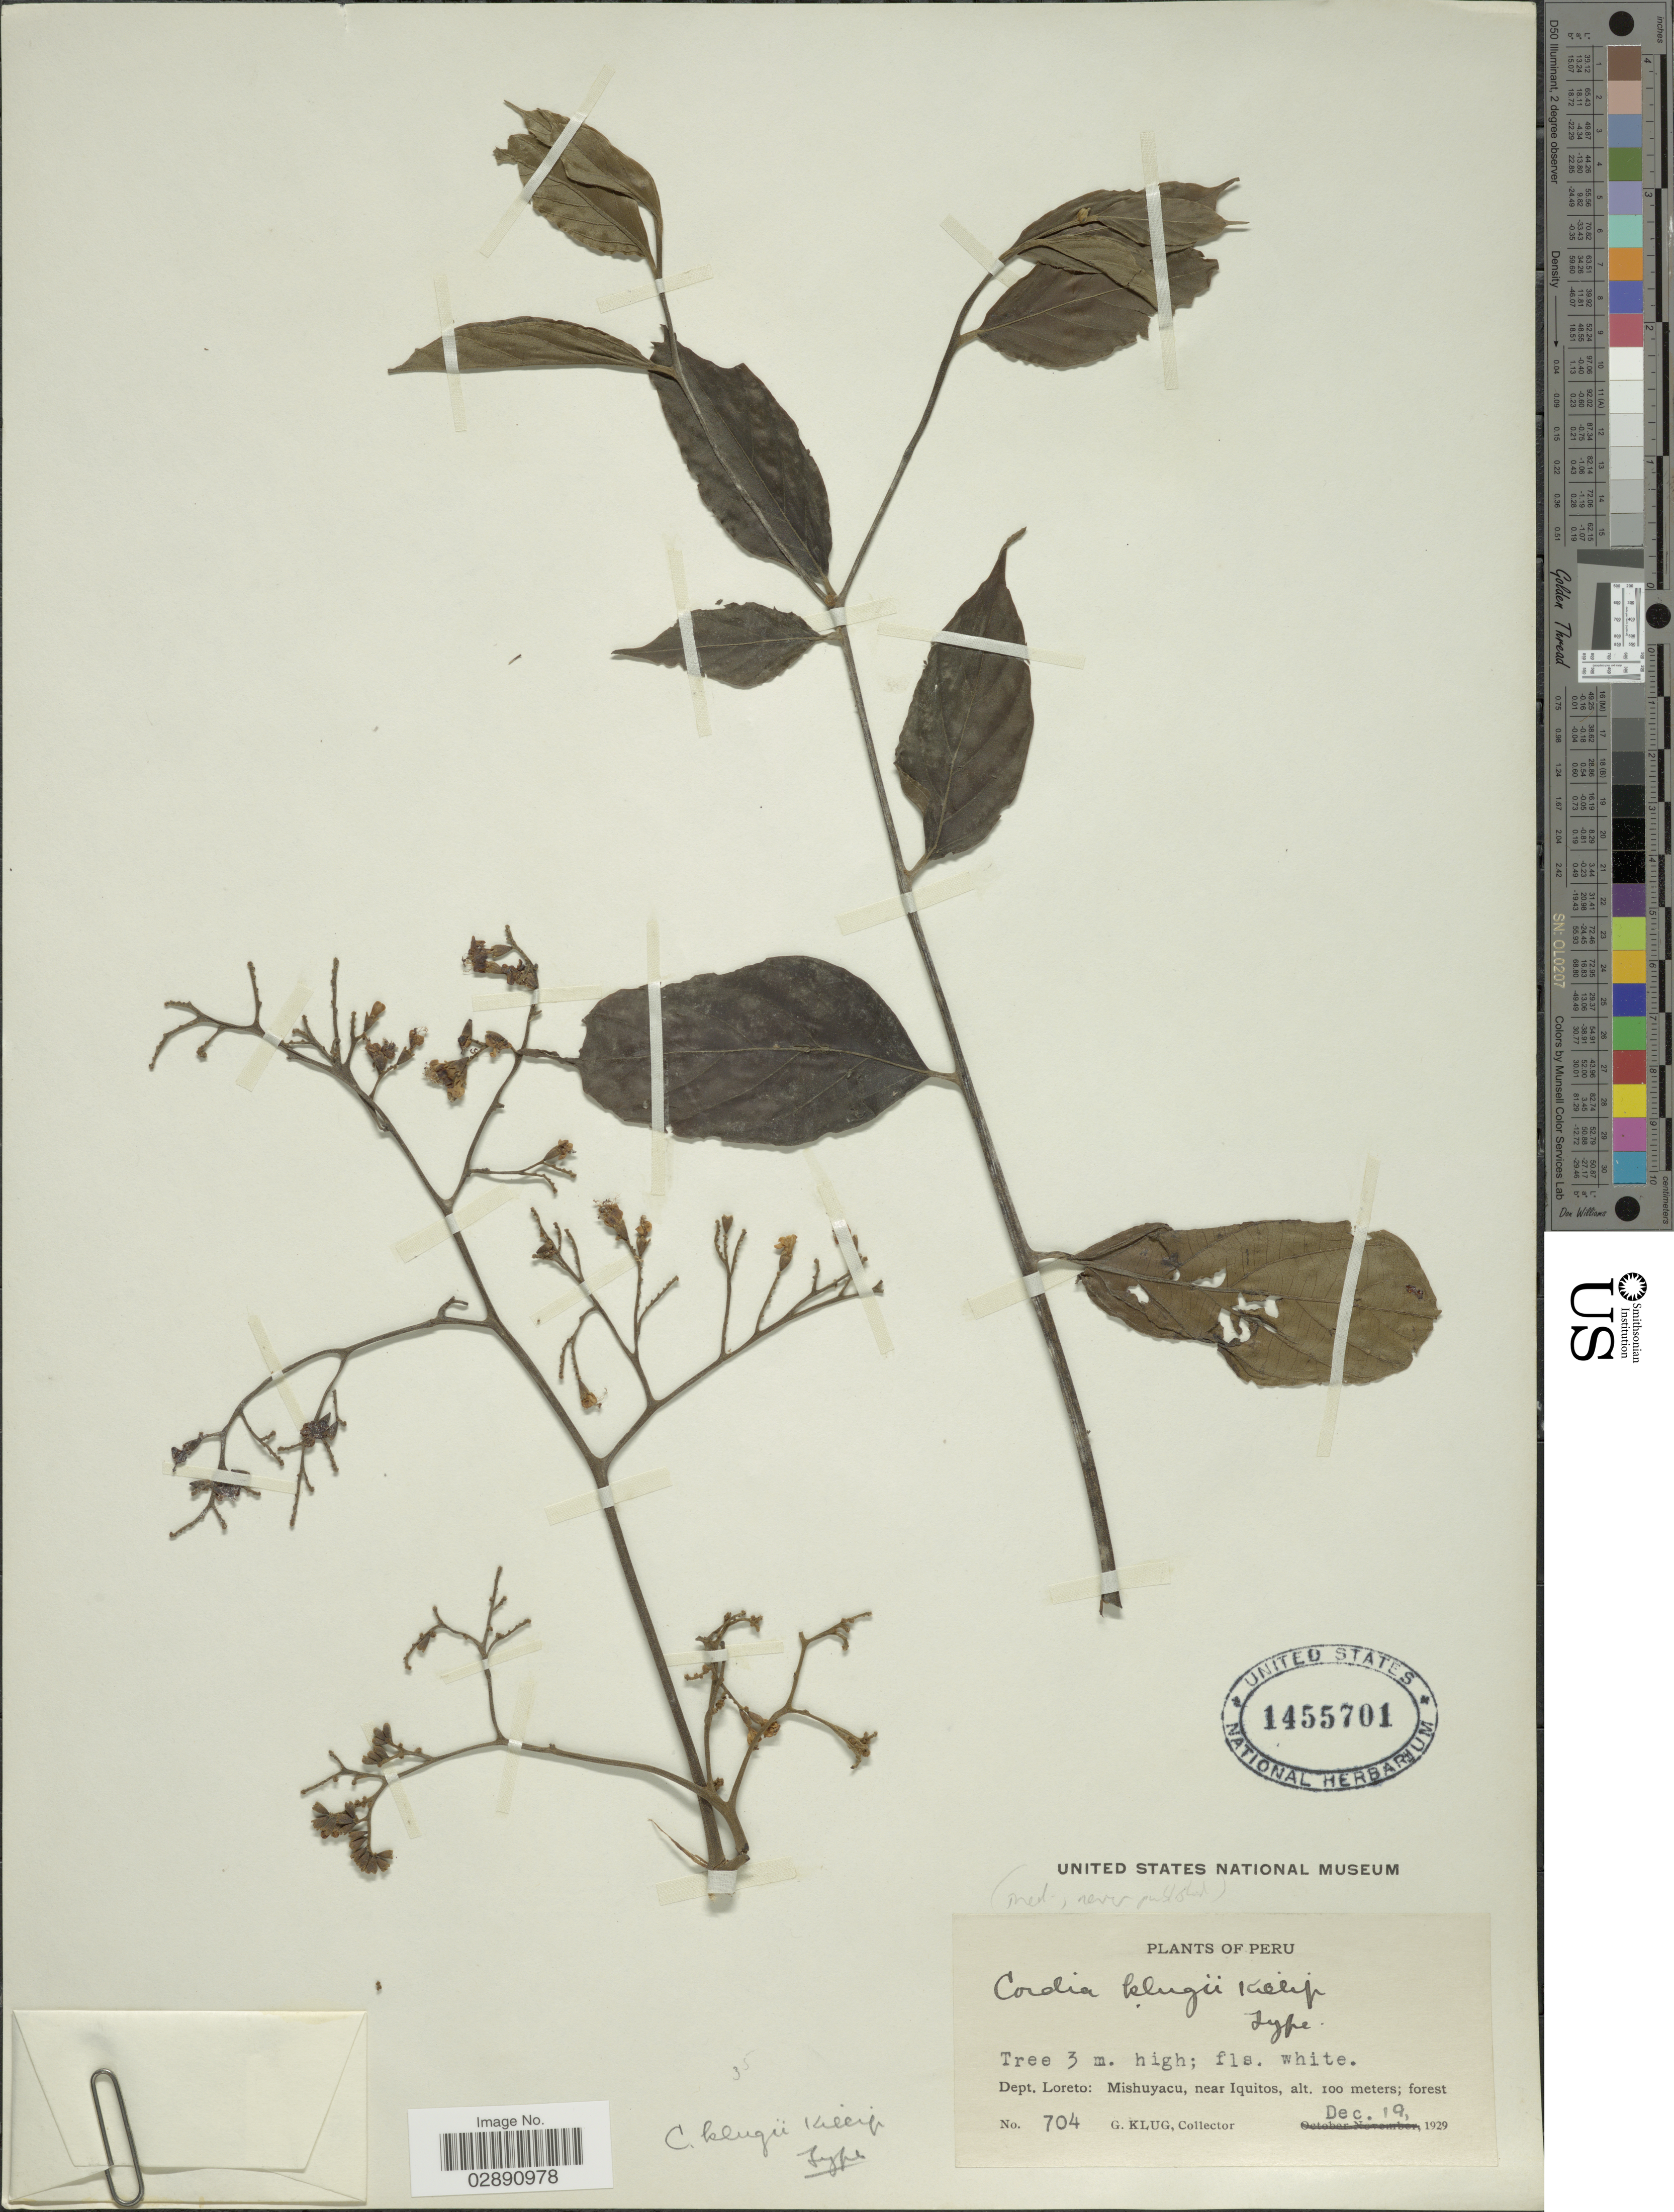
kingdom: Plantae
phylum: Tracheophyta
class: Magnoliopsida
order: Boraginales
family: Cordiaceae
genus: Cordia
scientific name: Cordia klugii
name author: Killip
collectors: G. Klug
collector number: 704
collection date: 1929-12-19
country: Peru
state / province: Loreto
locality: Dept. Loreto: Mishuyacu, near Iquitos.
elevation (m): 100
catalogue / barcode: US 1455701